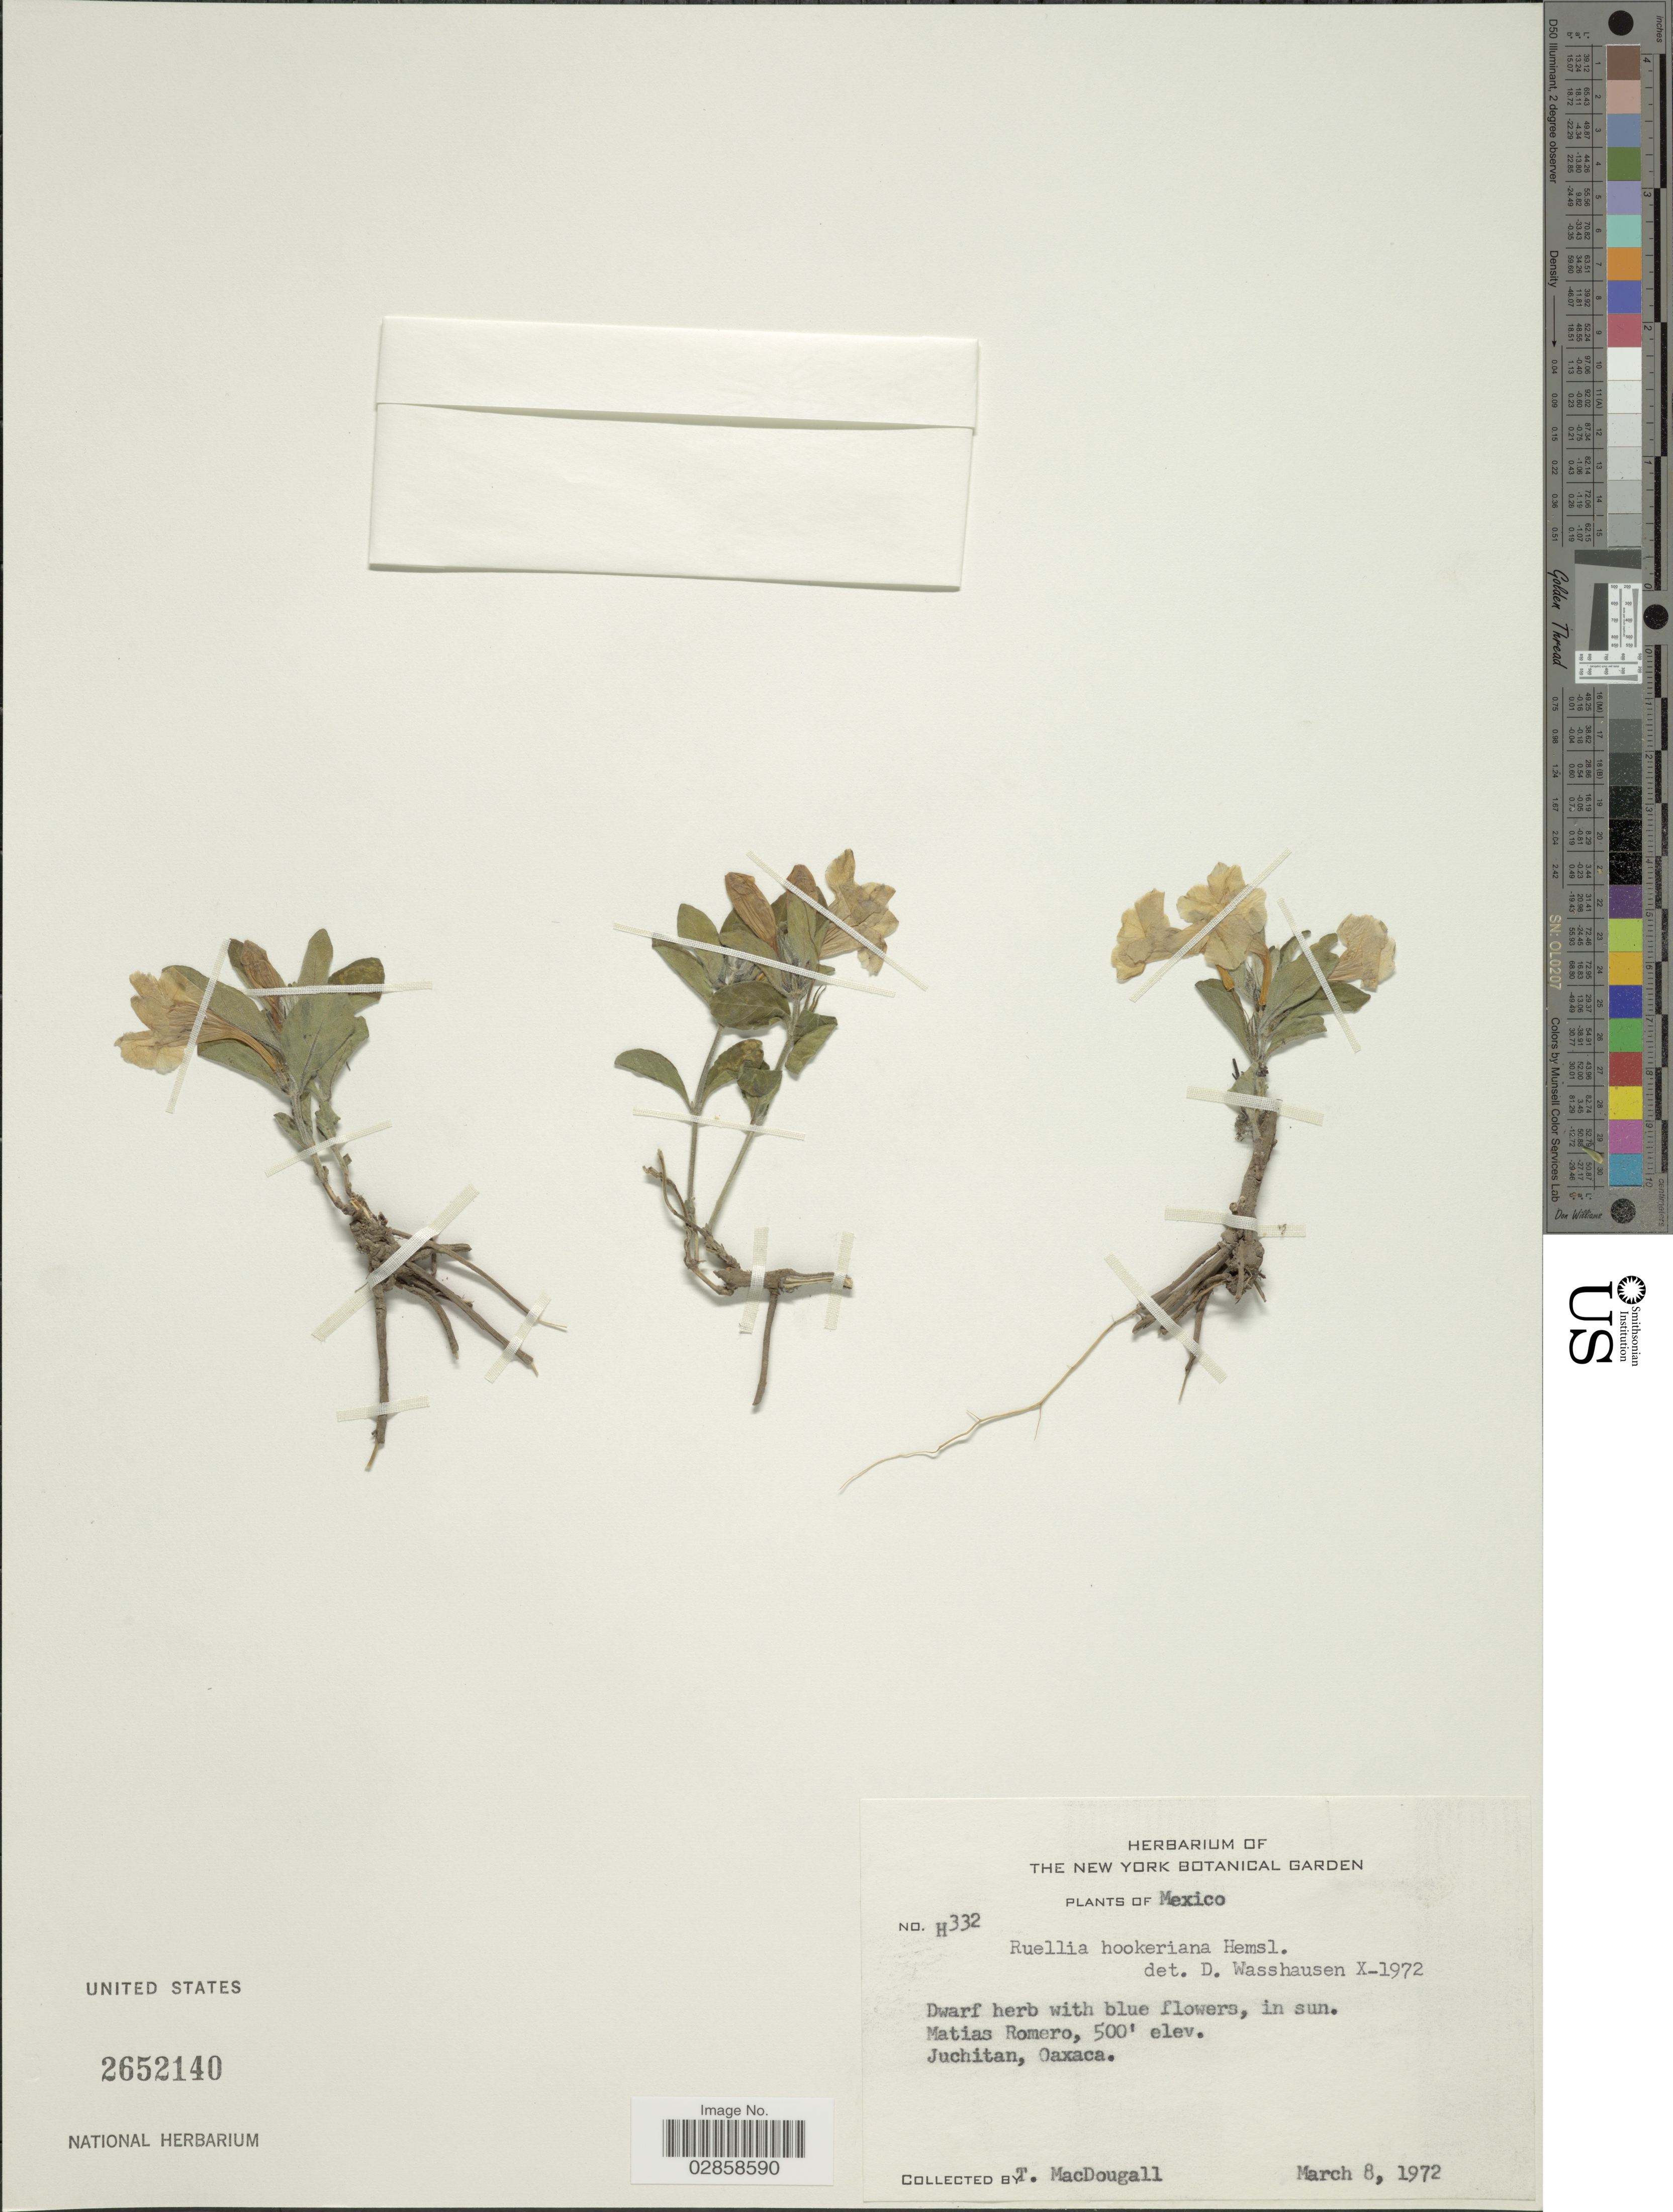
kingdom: Plantae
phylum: Tracheophyta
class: Magnoliopsida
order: Lamiales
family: Acanthaceae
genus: Ruellia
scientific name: Ruellia hookeriana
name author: (Nees) Hemsl.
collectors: T. B. MacDougall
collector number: H332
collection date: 1972-03-08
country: Mexico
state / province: Oaxaca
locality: Matias Romero. Juchitan.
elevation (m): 152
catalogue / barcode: US 2652140